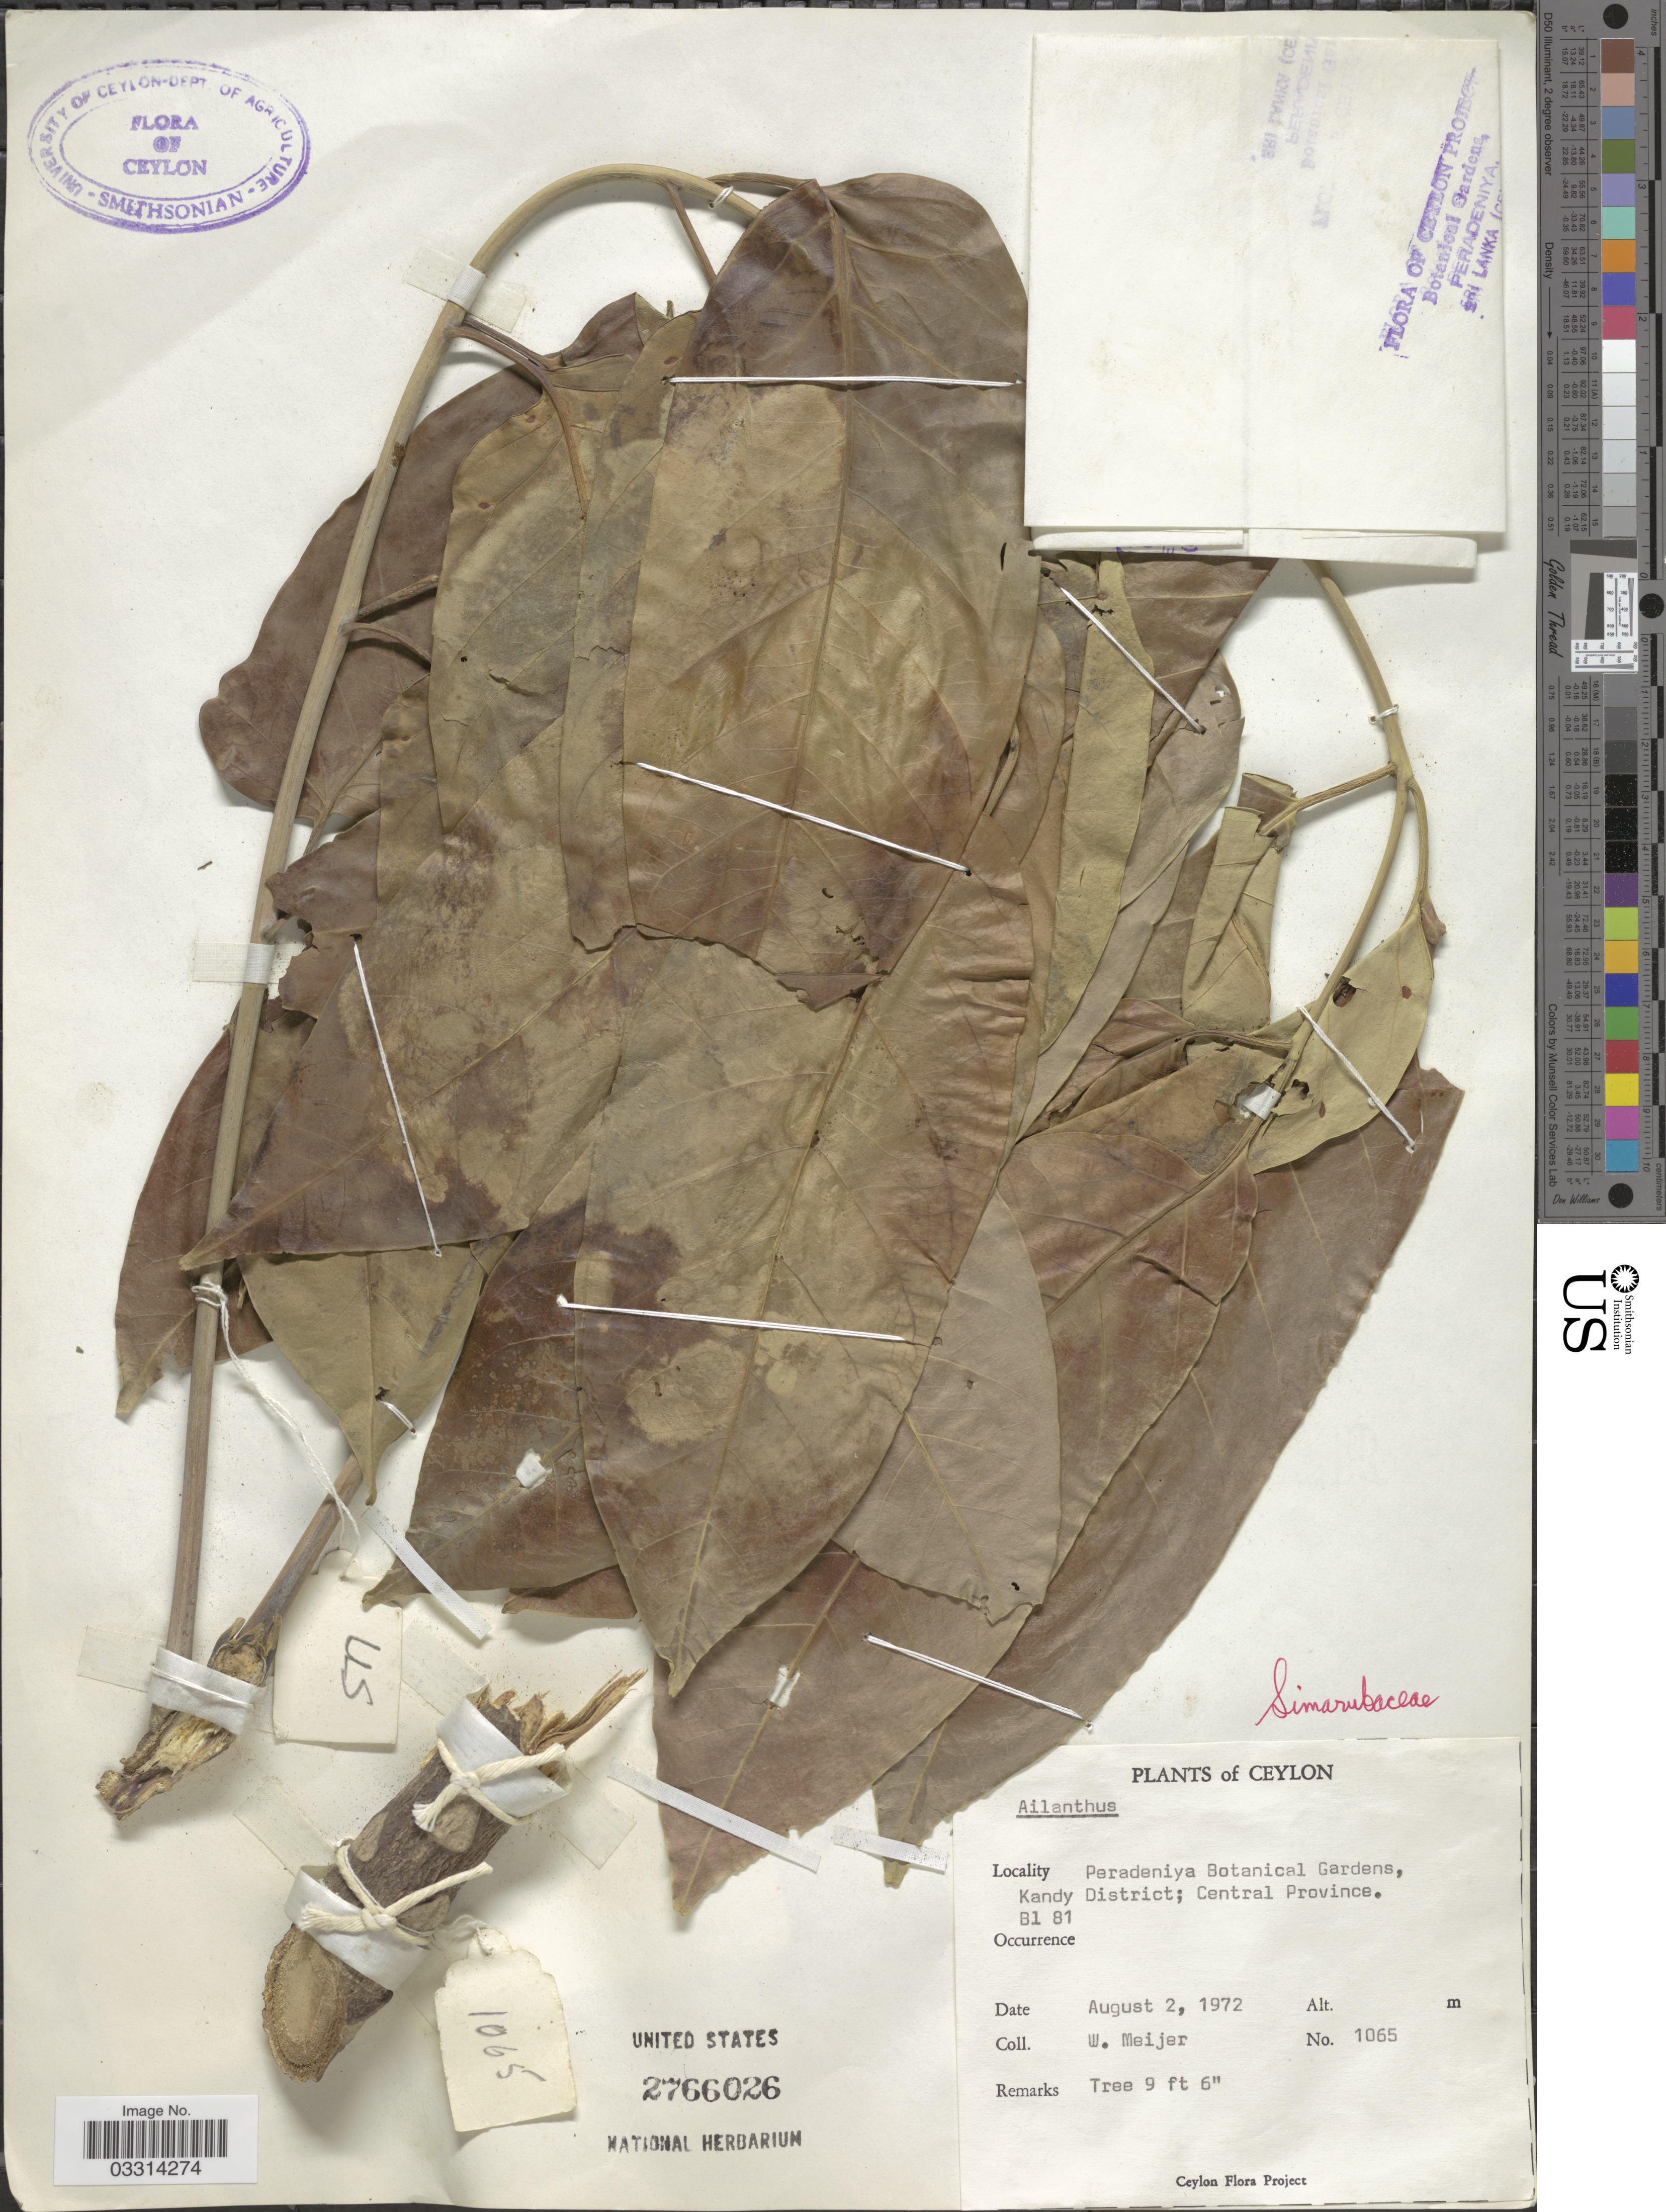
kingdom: Plantae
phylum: Tracheophyta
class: Magnoliopsida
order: Sapindales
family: Simaroubaceae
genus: Ailanthus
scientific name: Ailanthus sp.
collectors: W. Meijer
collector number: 1065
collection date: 1972-08-02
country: Sri Lanka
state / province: Central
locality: Ceylon. Peradeniya Botanical Gardens, Kandy District.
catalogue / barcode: US 2766026